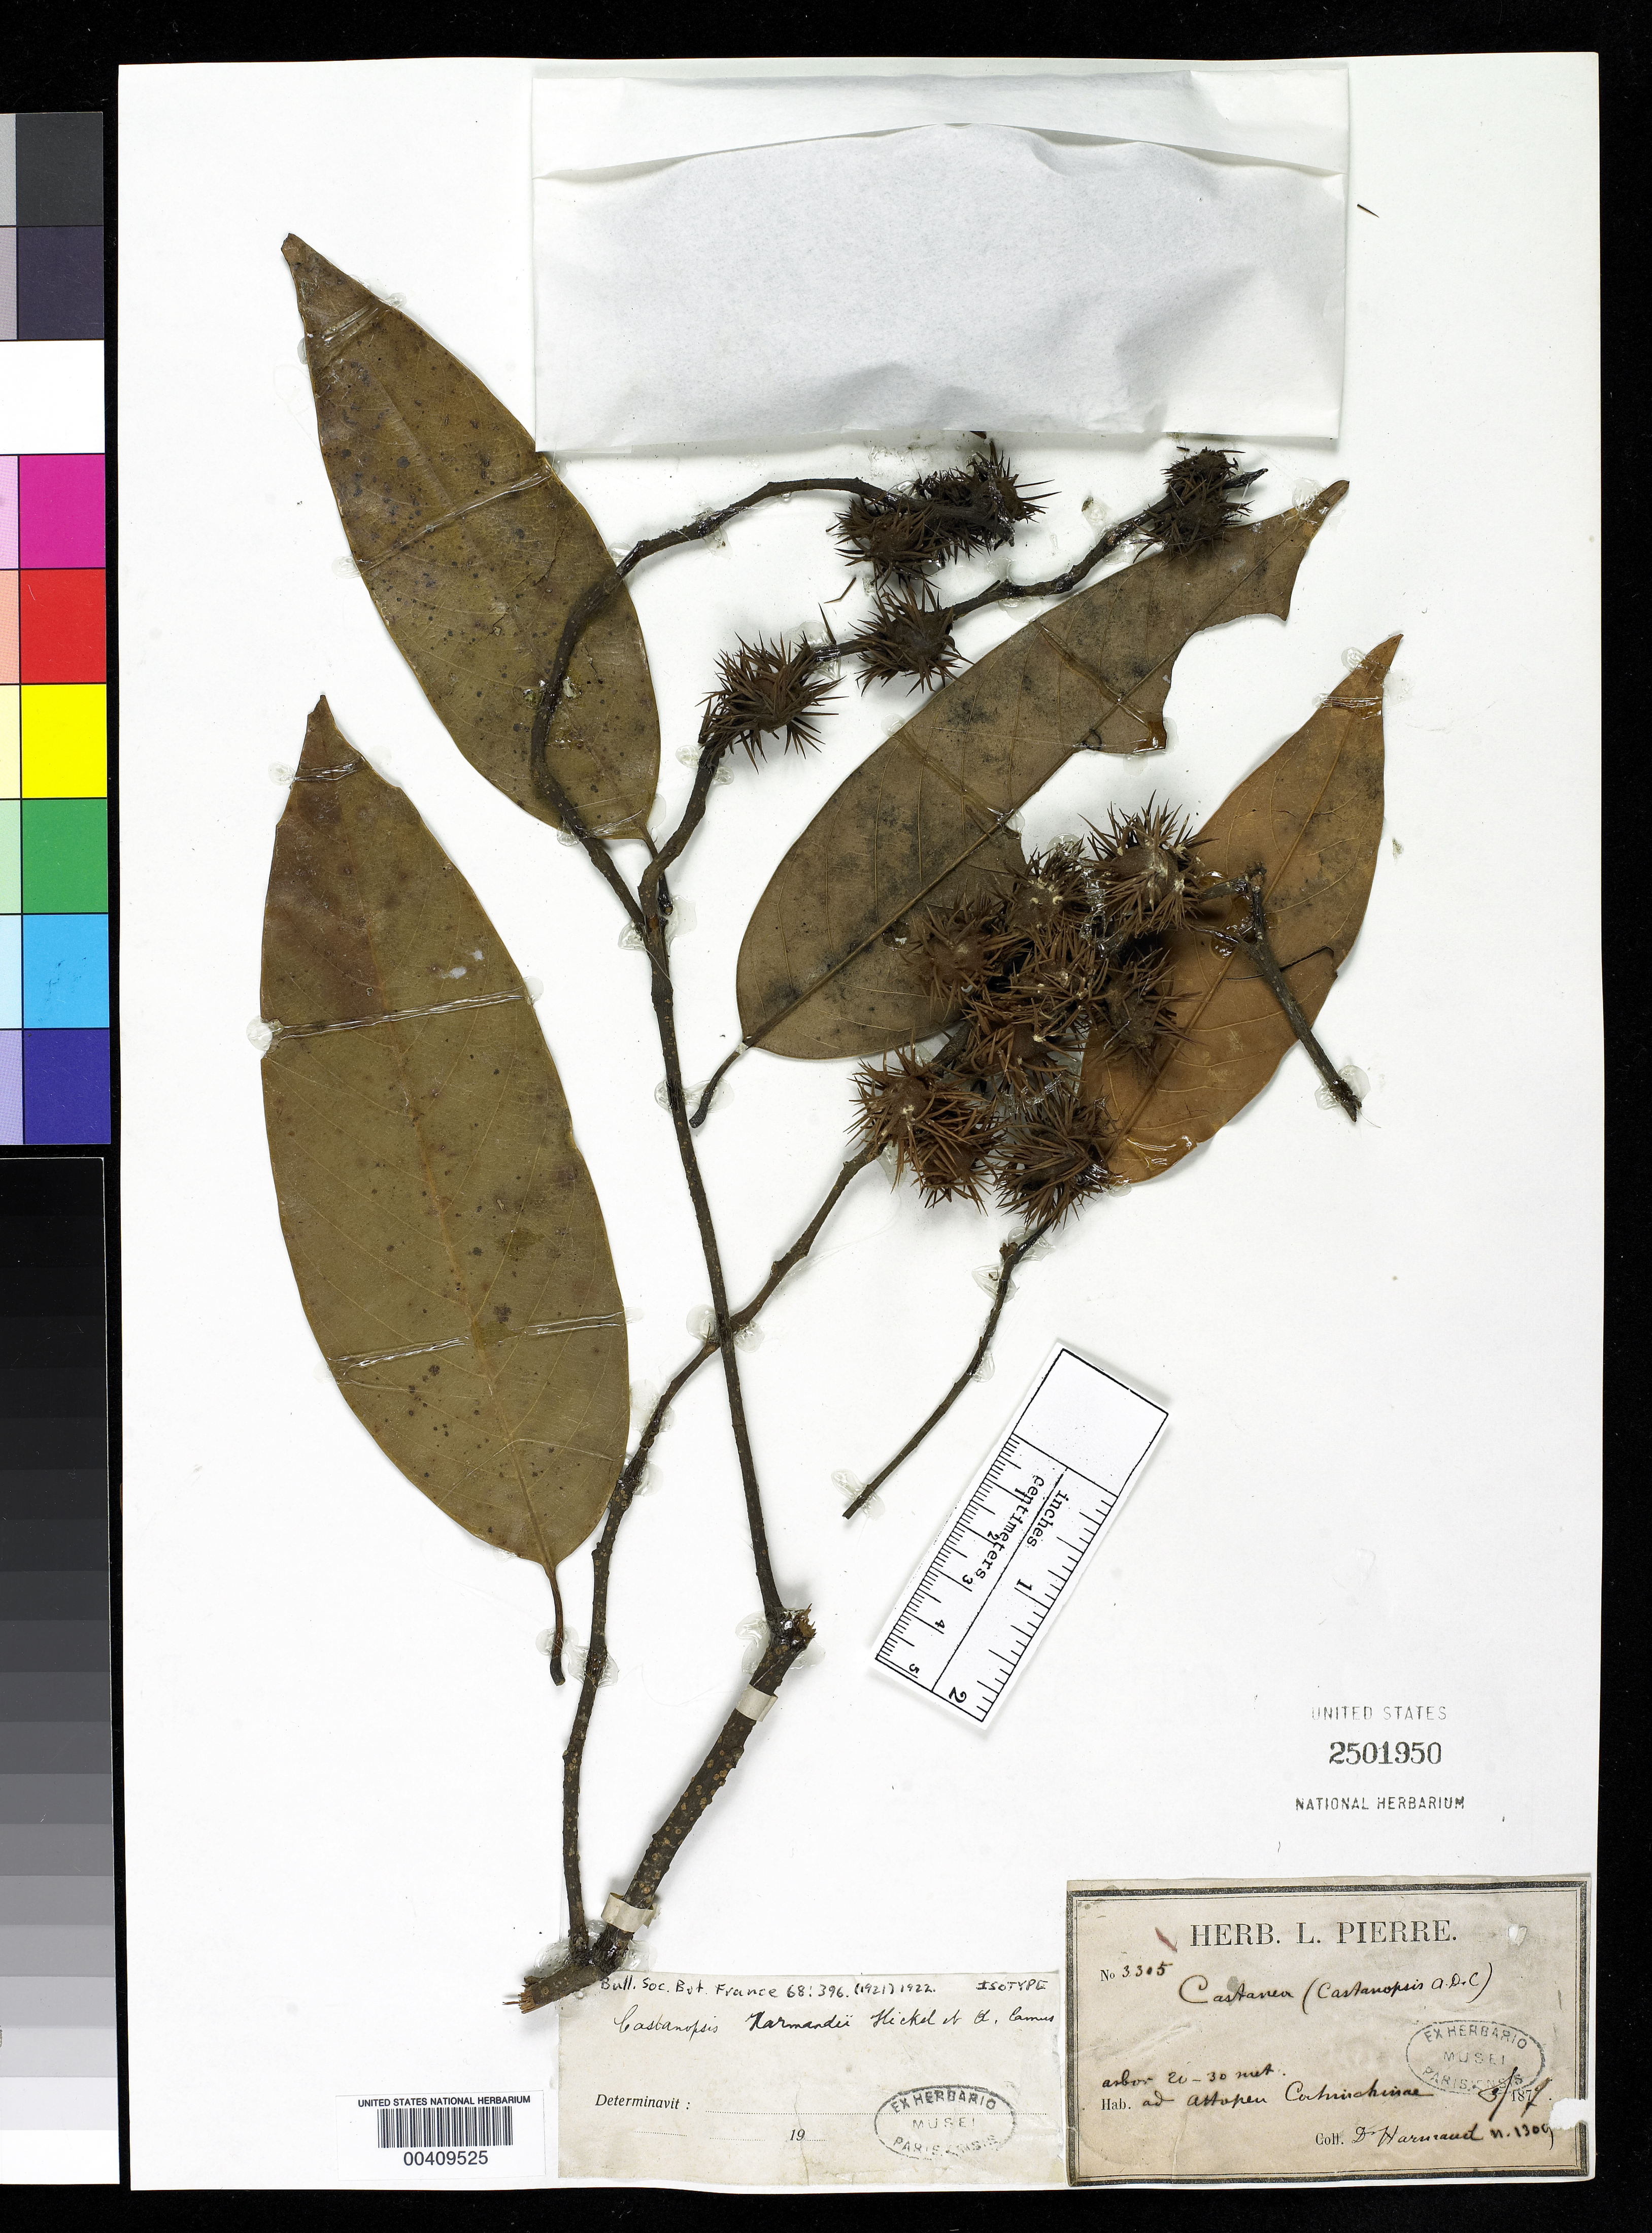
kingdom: Plantae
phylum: Tracheophyta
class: Magnoliopsida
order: Fagales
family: Fagaceae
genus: Castanopsis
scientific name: Castanopsis harmandii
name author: Hickel & A. Camus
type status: Isotype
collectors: F. Harmand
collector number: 3305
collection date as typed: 1879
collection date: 1879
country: Vietnam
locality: Ad Attopen Cochinchine.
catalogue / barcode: US 2501950